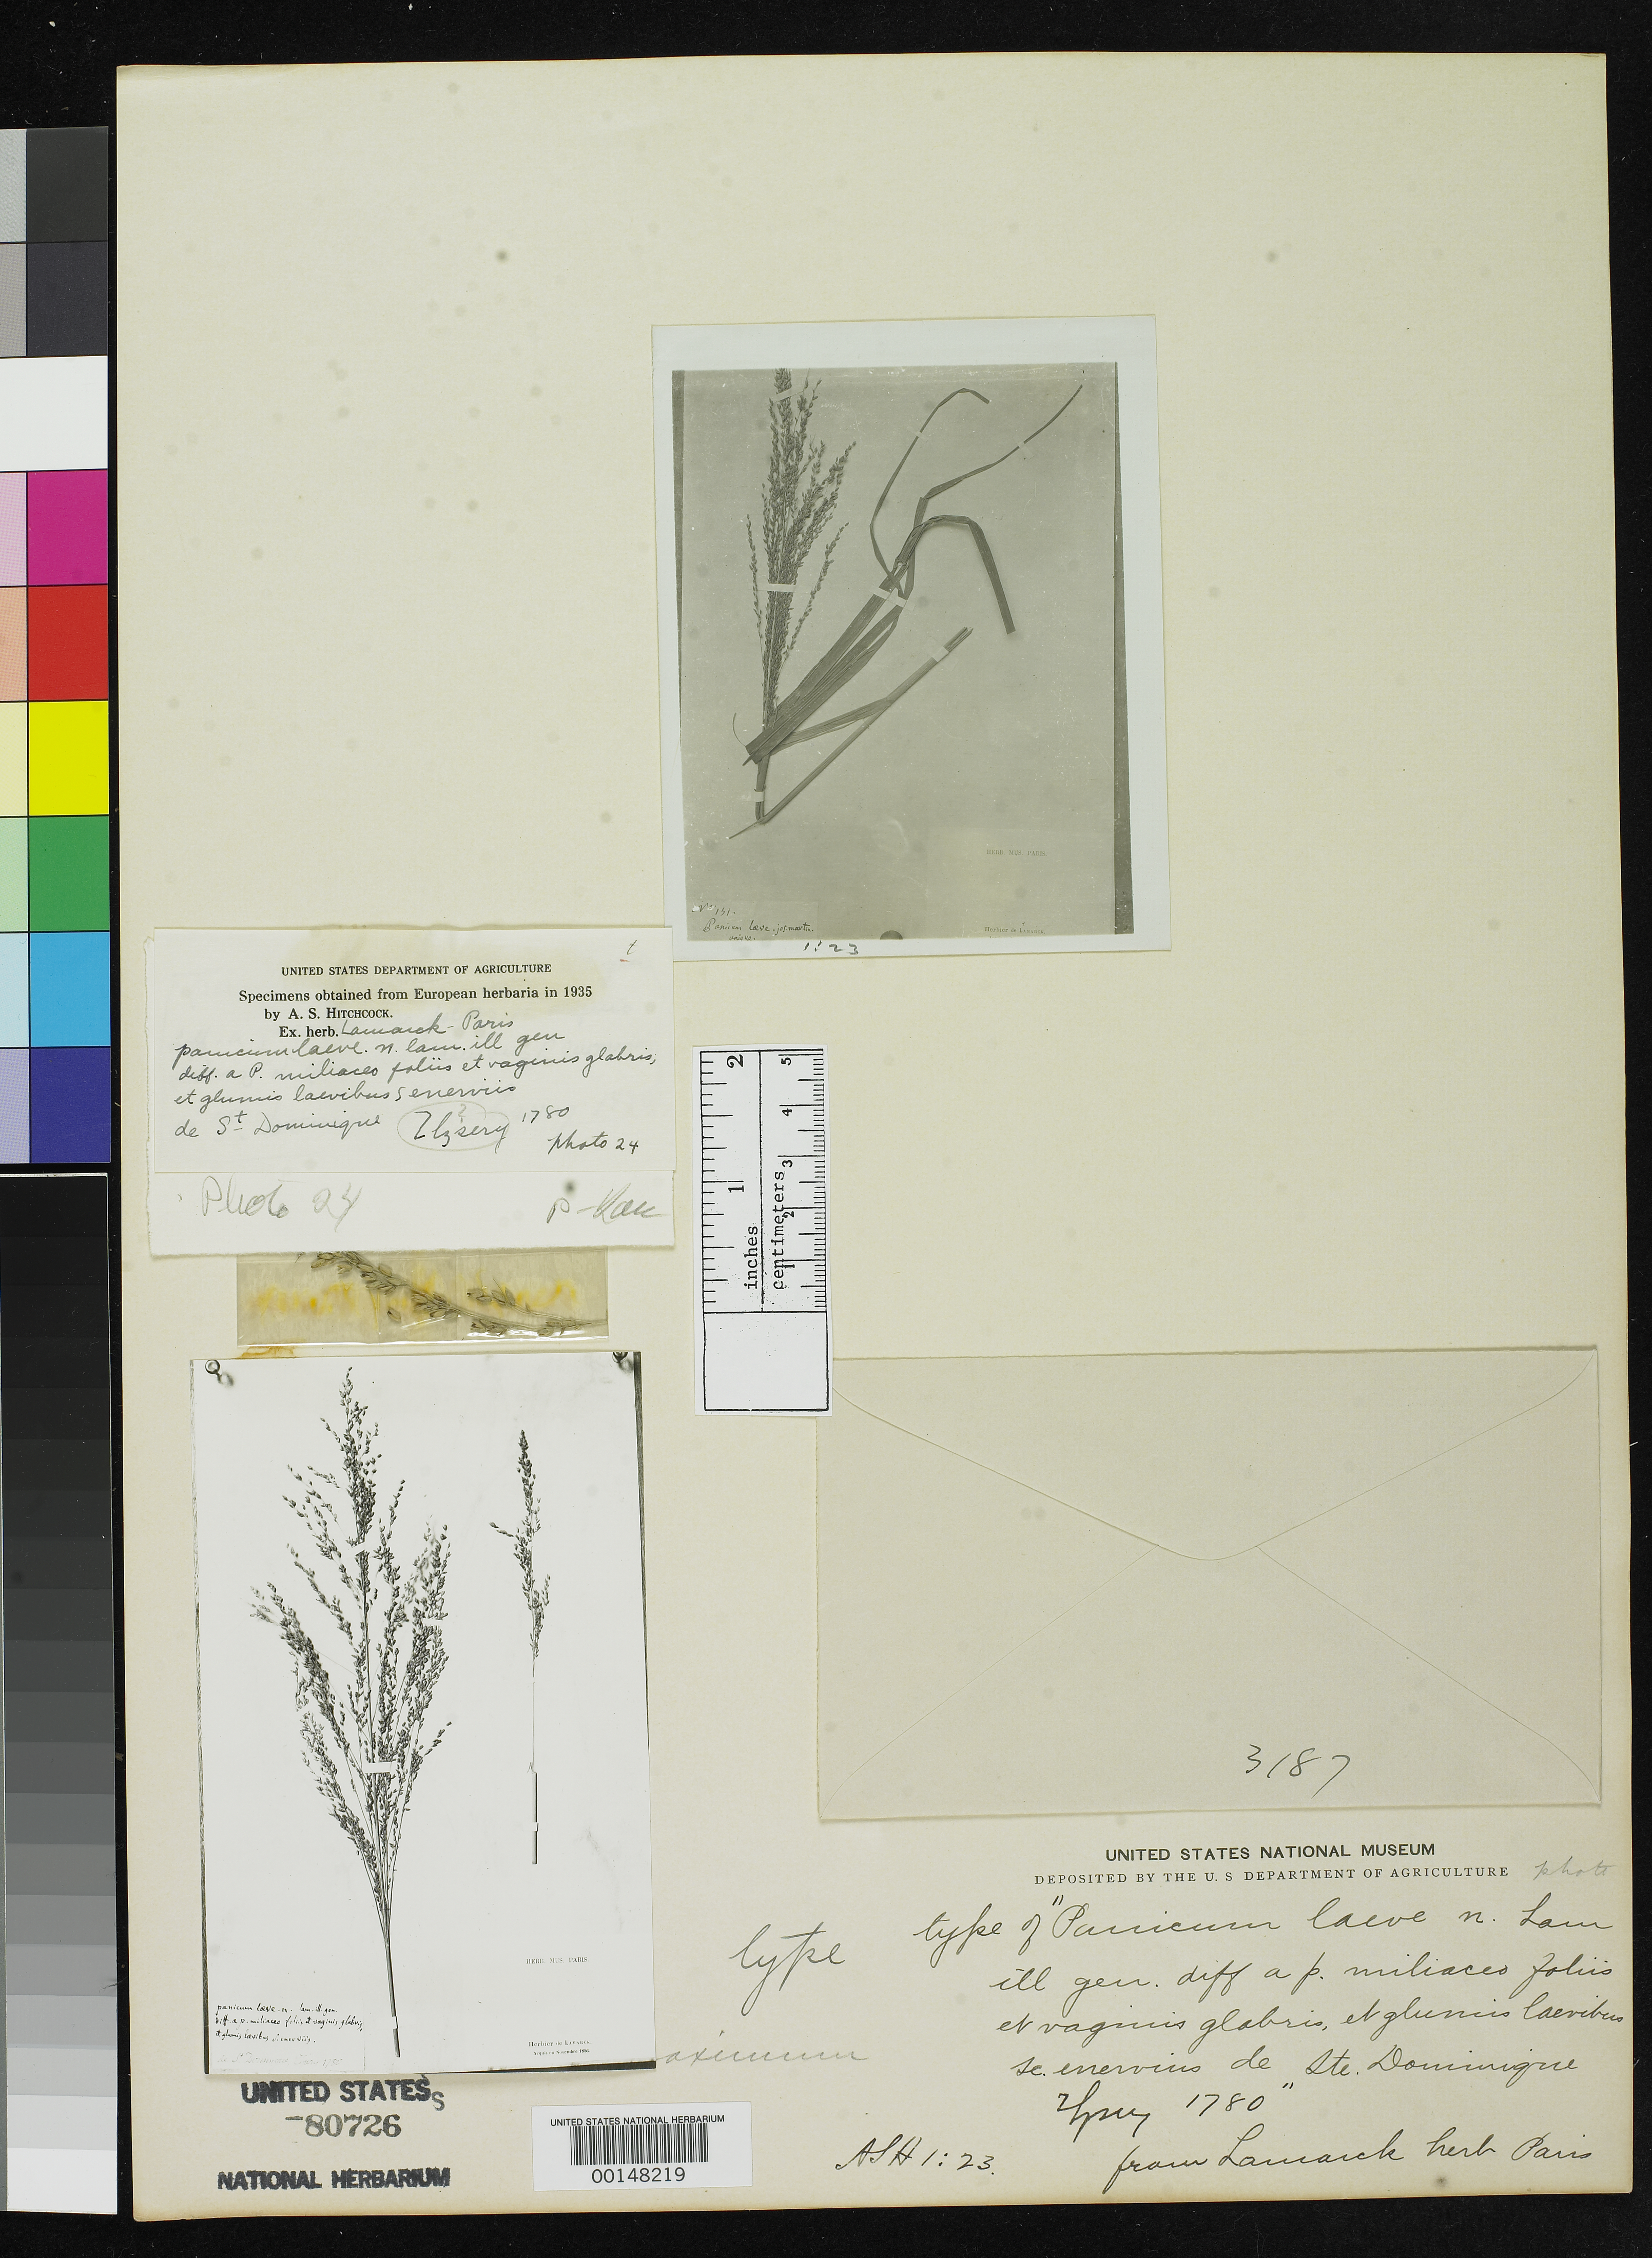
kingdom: Plantae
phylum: Tracheophyta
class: Liliopsida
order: Poales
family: Poaceae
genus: Panicum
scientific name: Panicum laeve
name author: Lam.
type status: Type Fragment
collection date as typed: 1780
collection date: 1780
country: Dominican Republic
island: Hispaniola Island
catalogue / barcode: US 80726